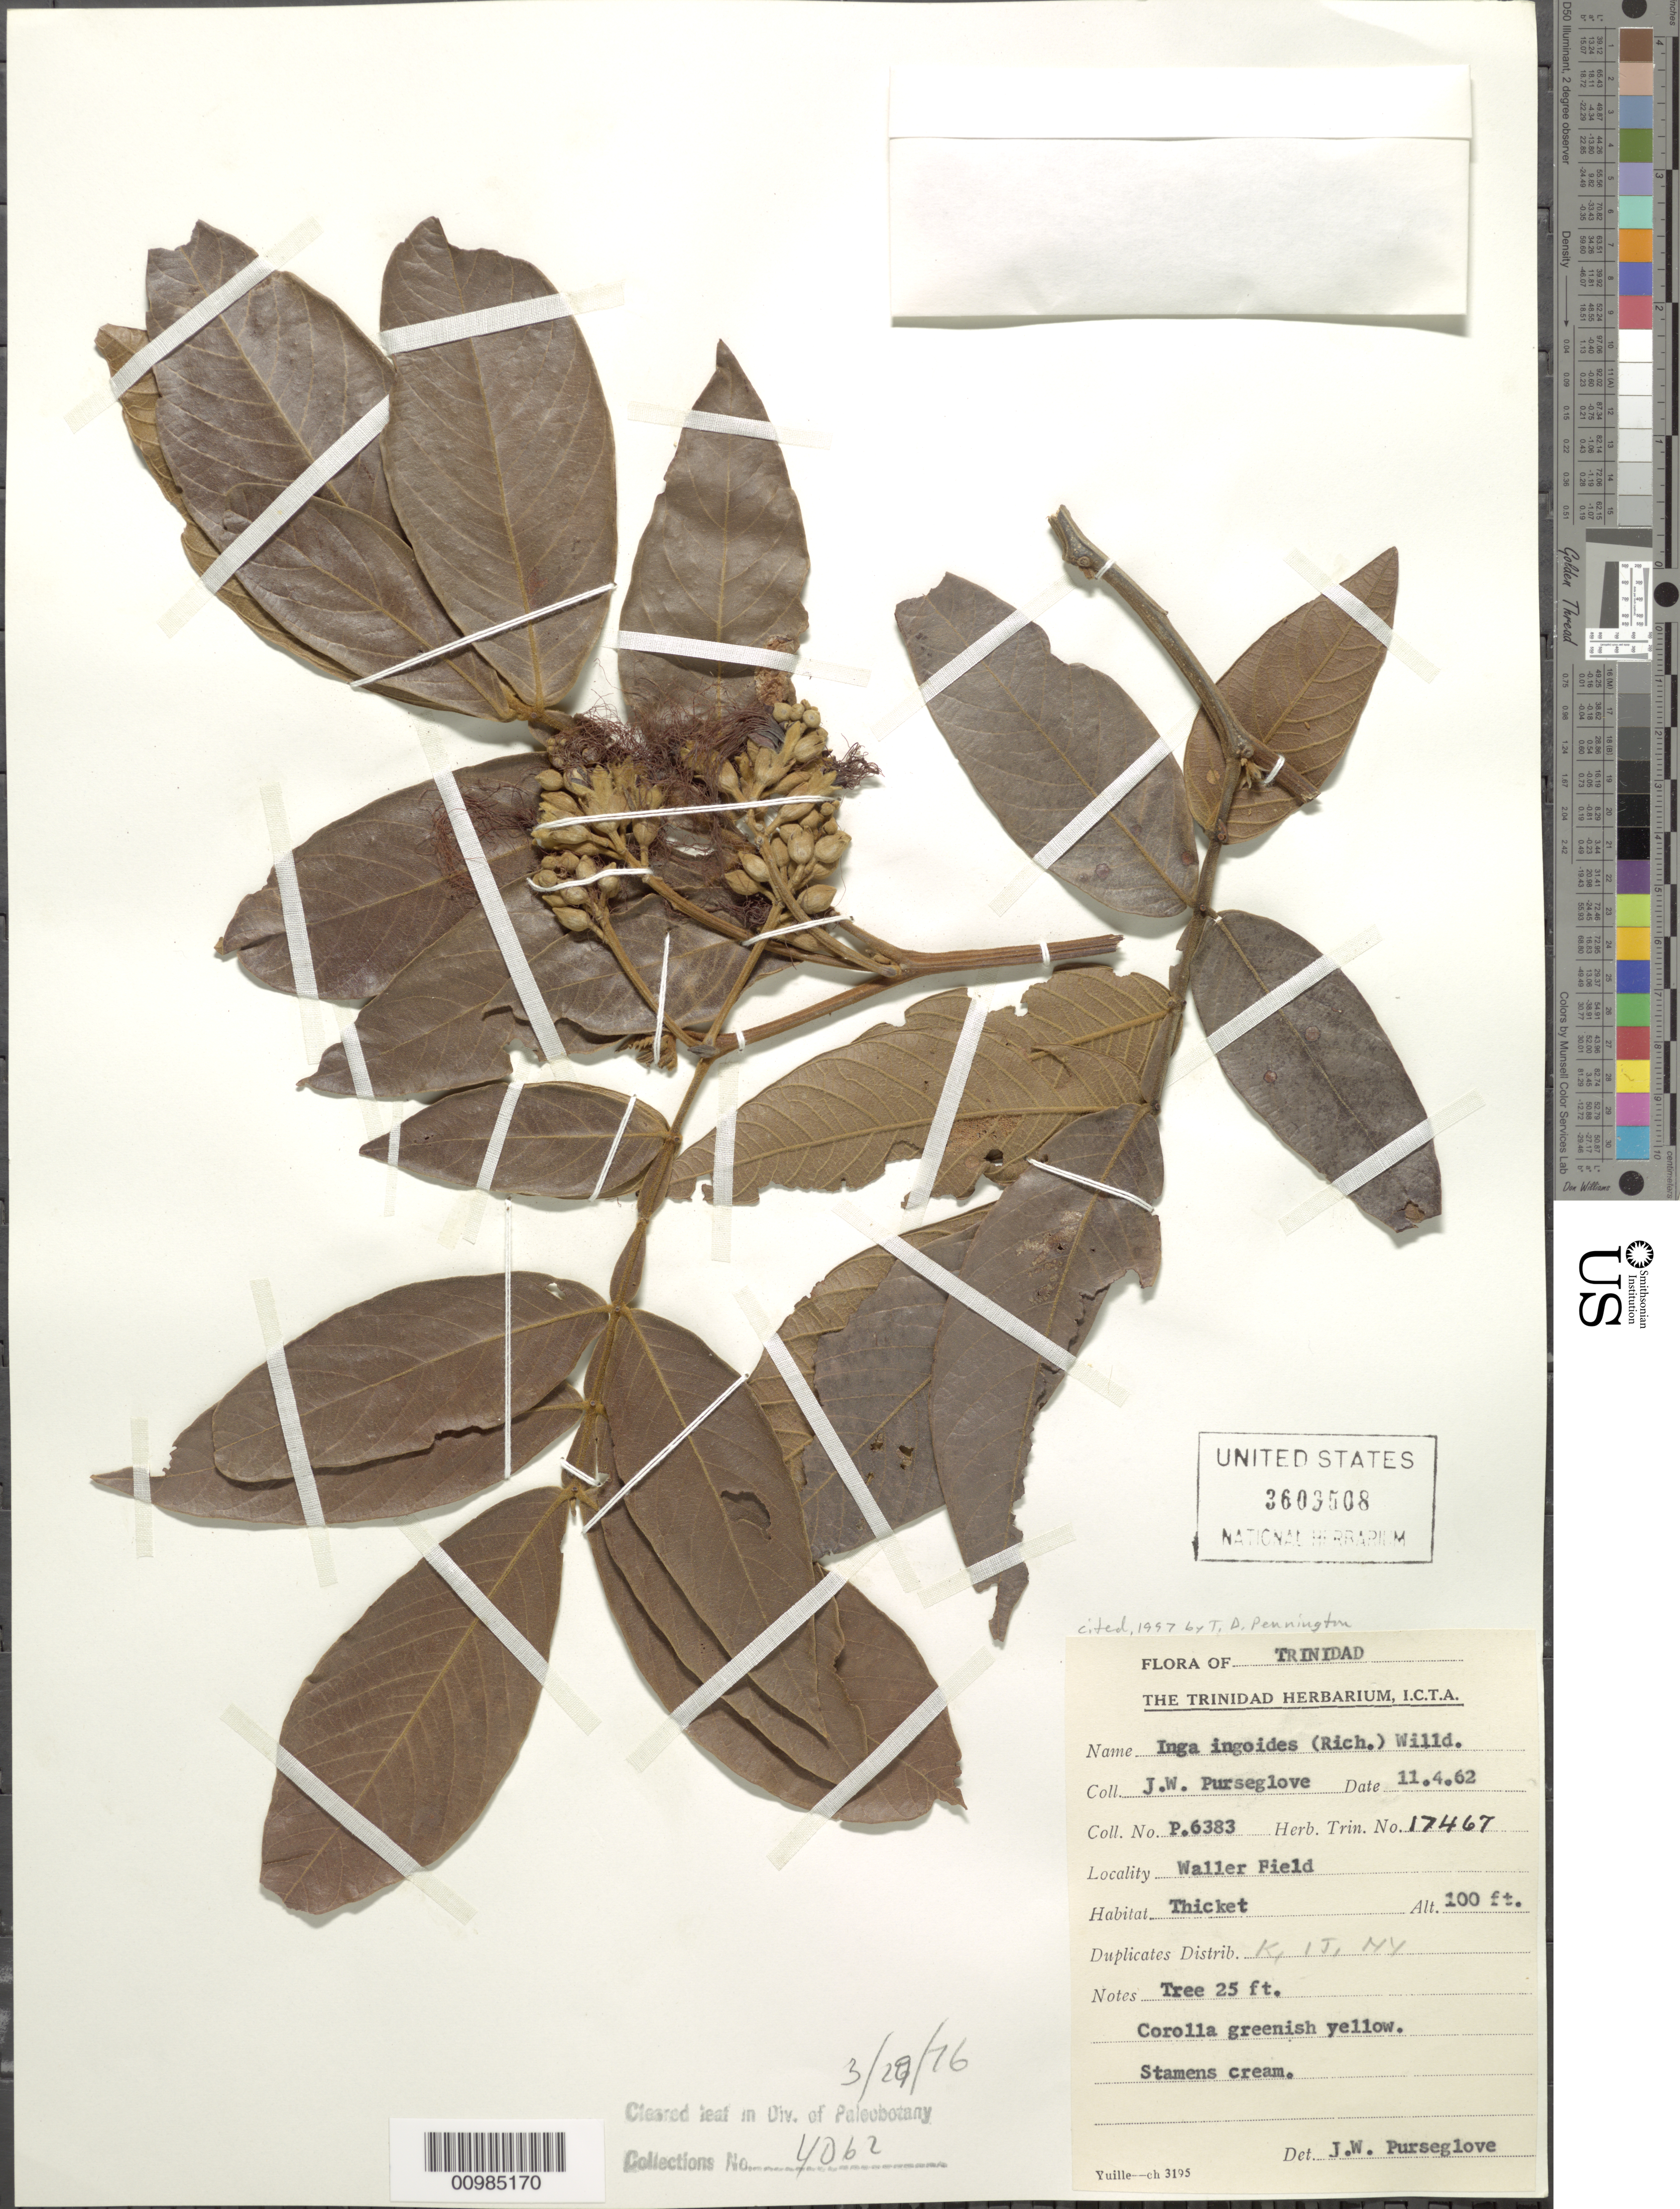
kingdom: Plantae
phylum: Tracheophyta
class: Magnoliopsida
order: Fabales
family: Fabaceae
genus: Inga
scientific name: Inga ingoides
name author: (Rich.) Willd.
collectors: J. Purseglove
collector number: P.6383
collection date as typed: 11 Apr 1962 or 04 Nov 1962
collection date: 1962-04-11 or 1962-11-04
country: Trinidad and Tobago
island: Trinidad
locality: Waller Field. Thicket.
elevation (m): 30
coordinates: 0 N, 0 E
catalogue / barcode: US 3603508